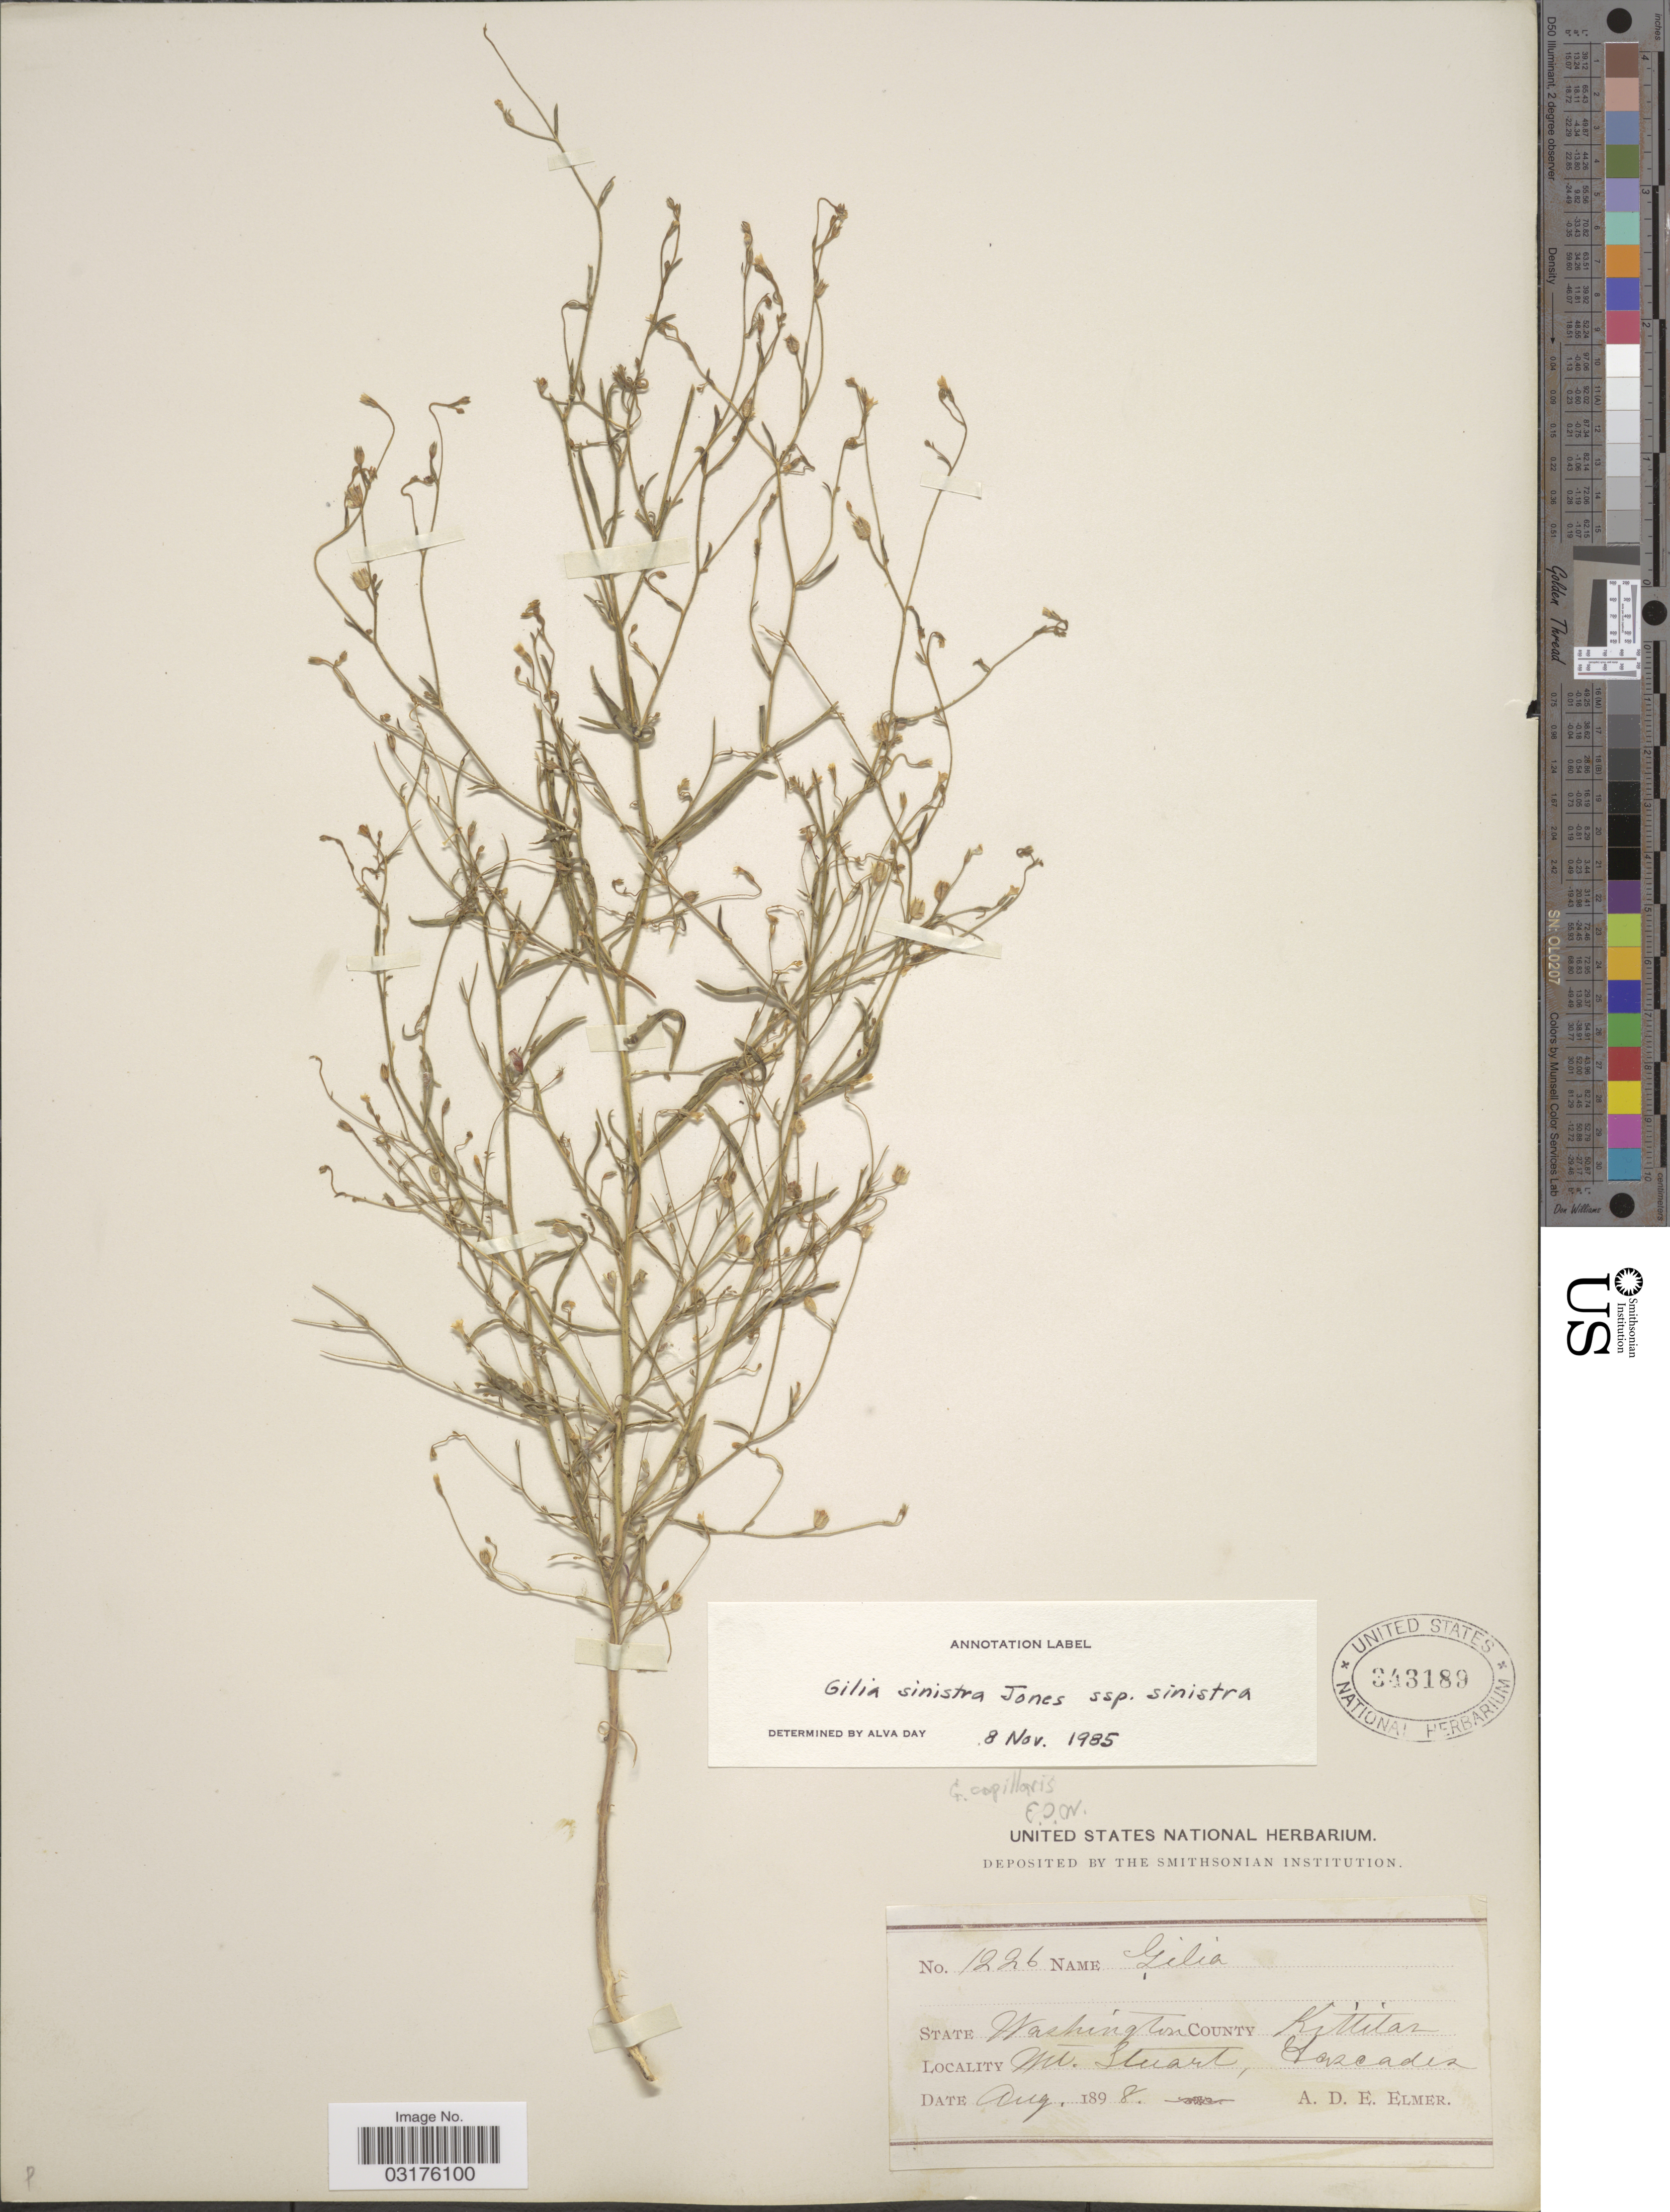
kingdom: Plantae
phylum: Tracheophyta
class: Magnoliopsida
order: Ericales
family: Polemoniaceae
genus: Navarretia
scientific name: Navarretia sinistra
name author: (M.E. Jones) L.A. Johnson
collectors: A. D. E. Elmer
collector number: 1226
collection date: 1898-08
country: United States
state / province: Washington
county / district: Kittitas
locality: County Kittitas, Mt. Stuart, Cascades.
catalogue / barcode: US 343189